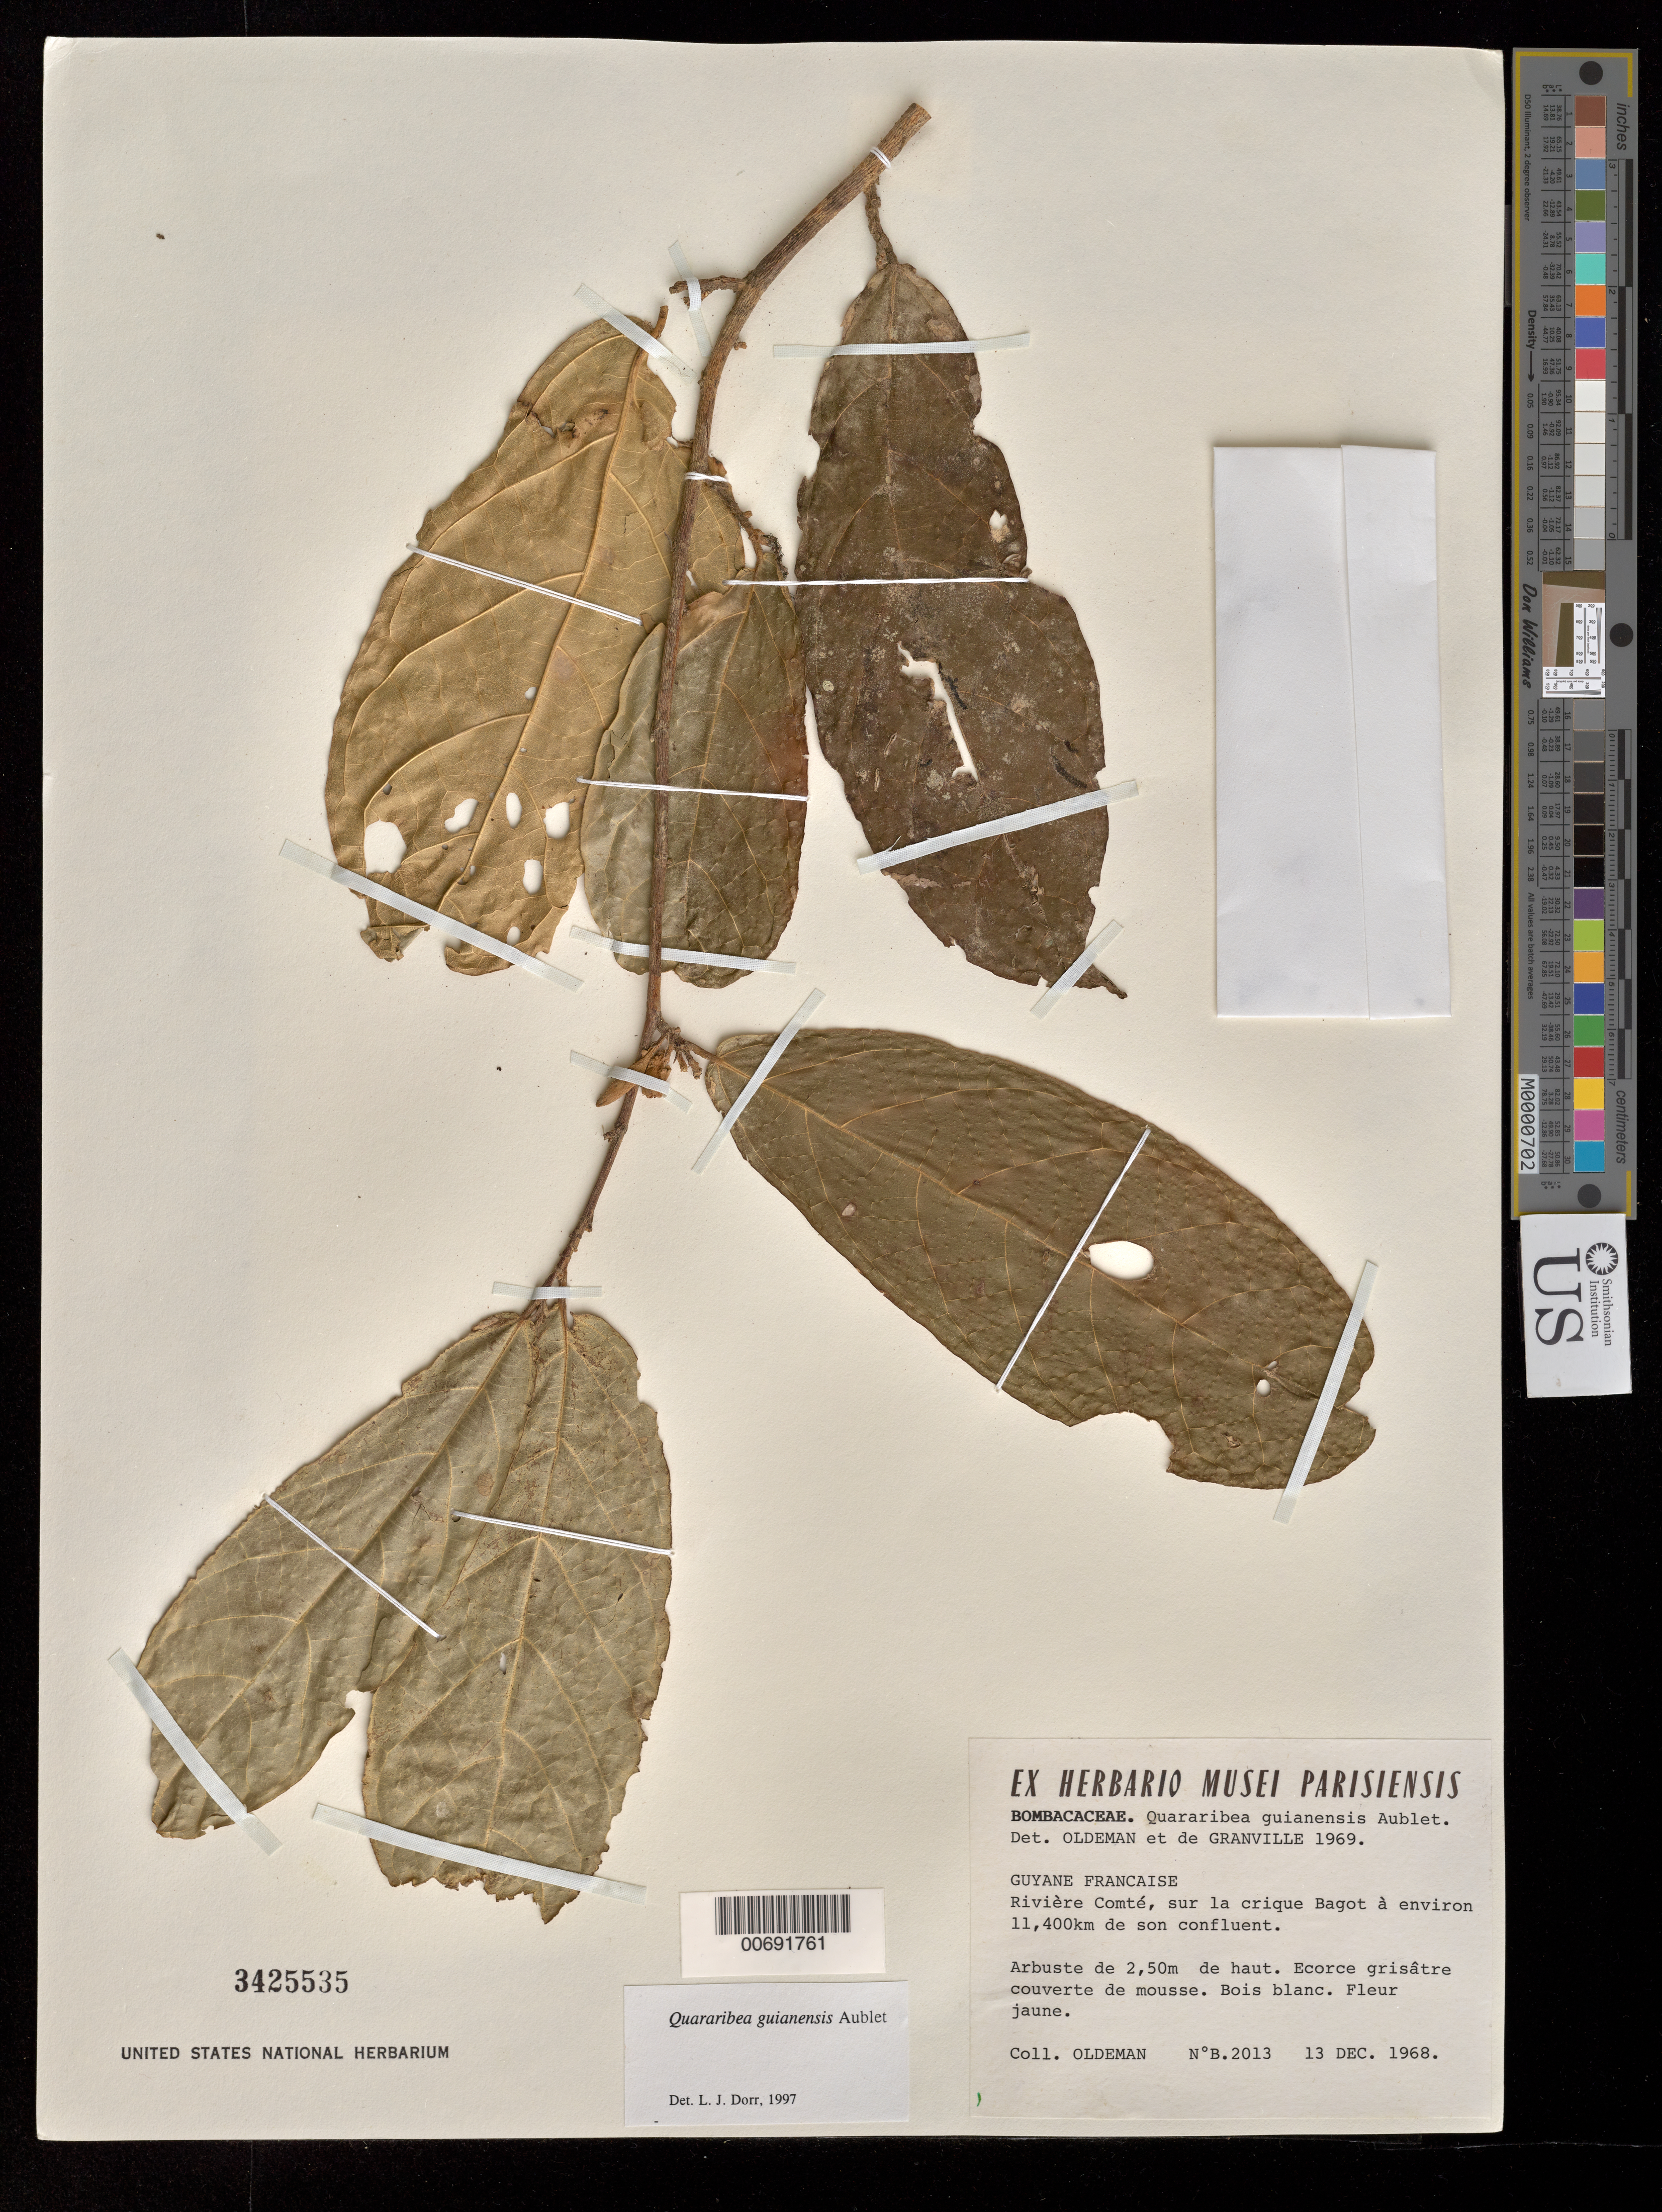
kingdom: Plantae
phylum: Tracheophyta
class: Magnoliopsida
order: Malvales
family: Malvaceae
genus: Quararibea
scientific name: Quararibea guianensis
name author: Aubl.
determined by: Dorr, L. J., (BOT), Smithsonian Institution - National Museum of Natural History (UNITED STATES)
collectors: R. Oldeman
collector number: B 2013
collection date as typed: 13-Dec-68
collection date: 1968-12-13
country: French Guiana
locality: Crique Bagot, Comté R., ca. 11.4 km from confluence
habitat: Sur la crique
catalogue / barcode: US 3425535